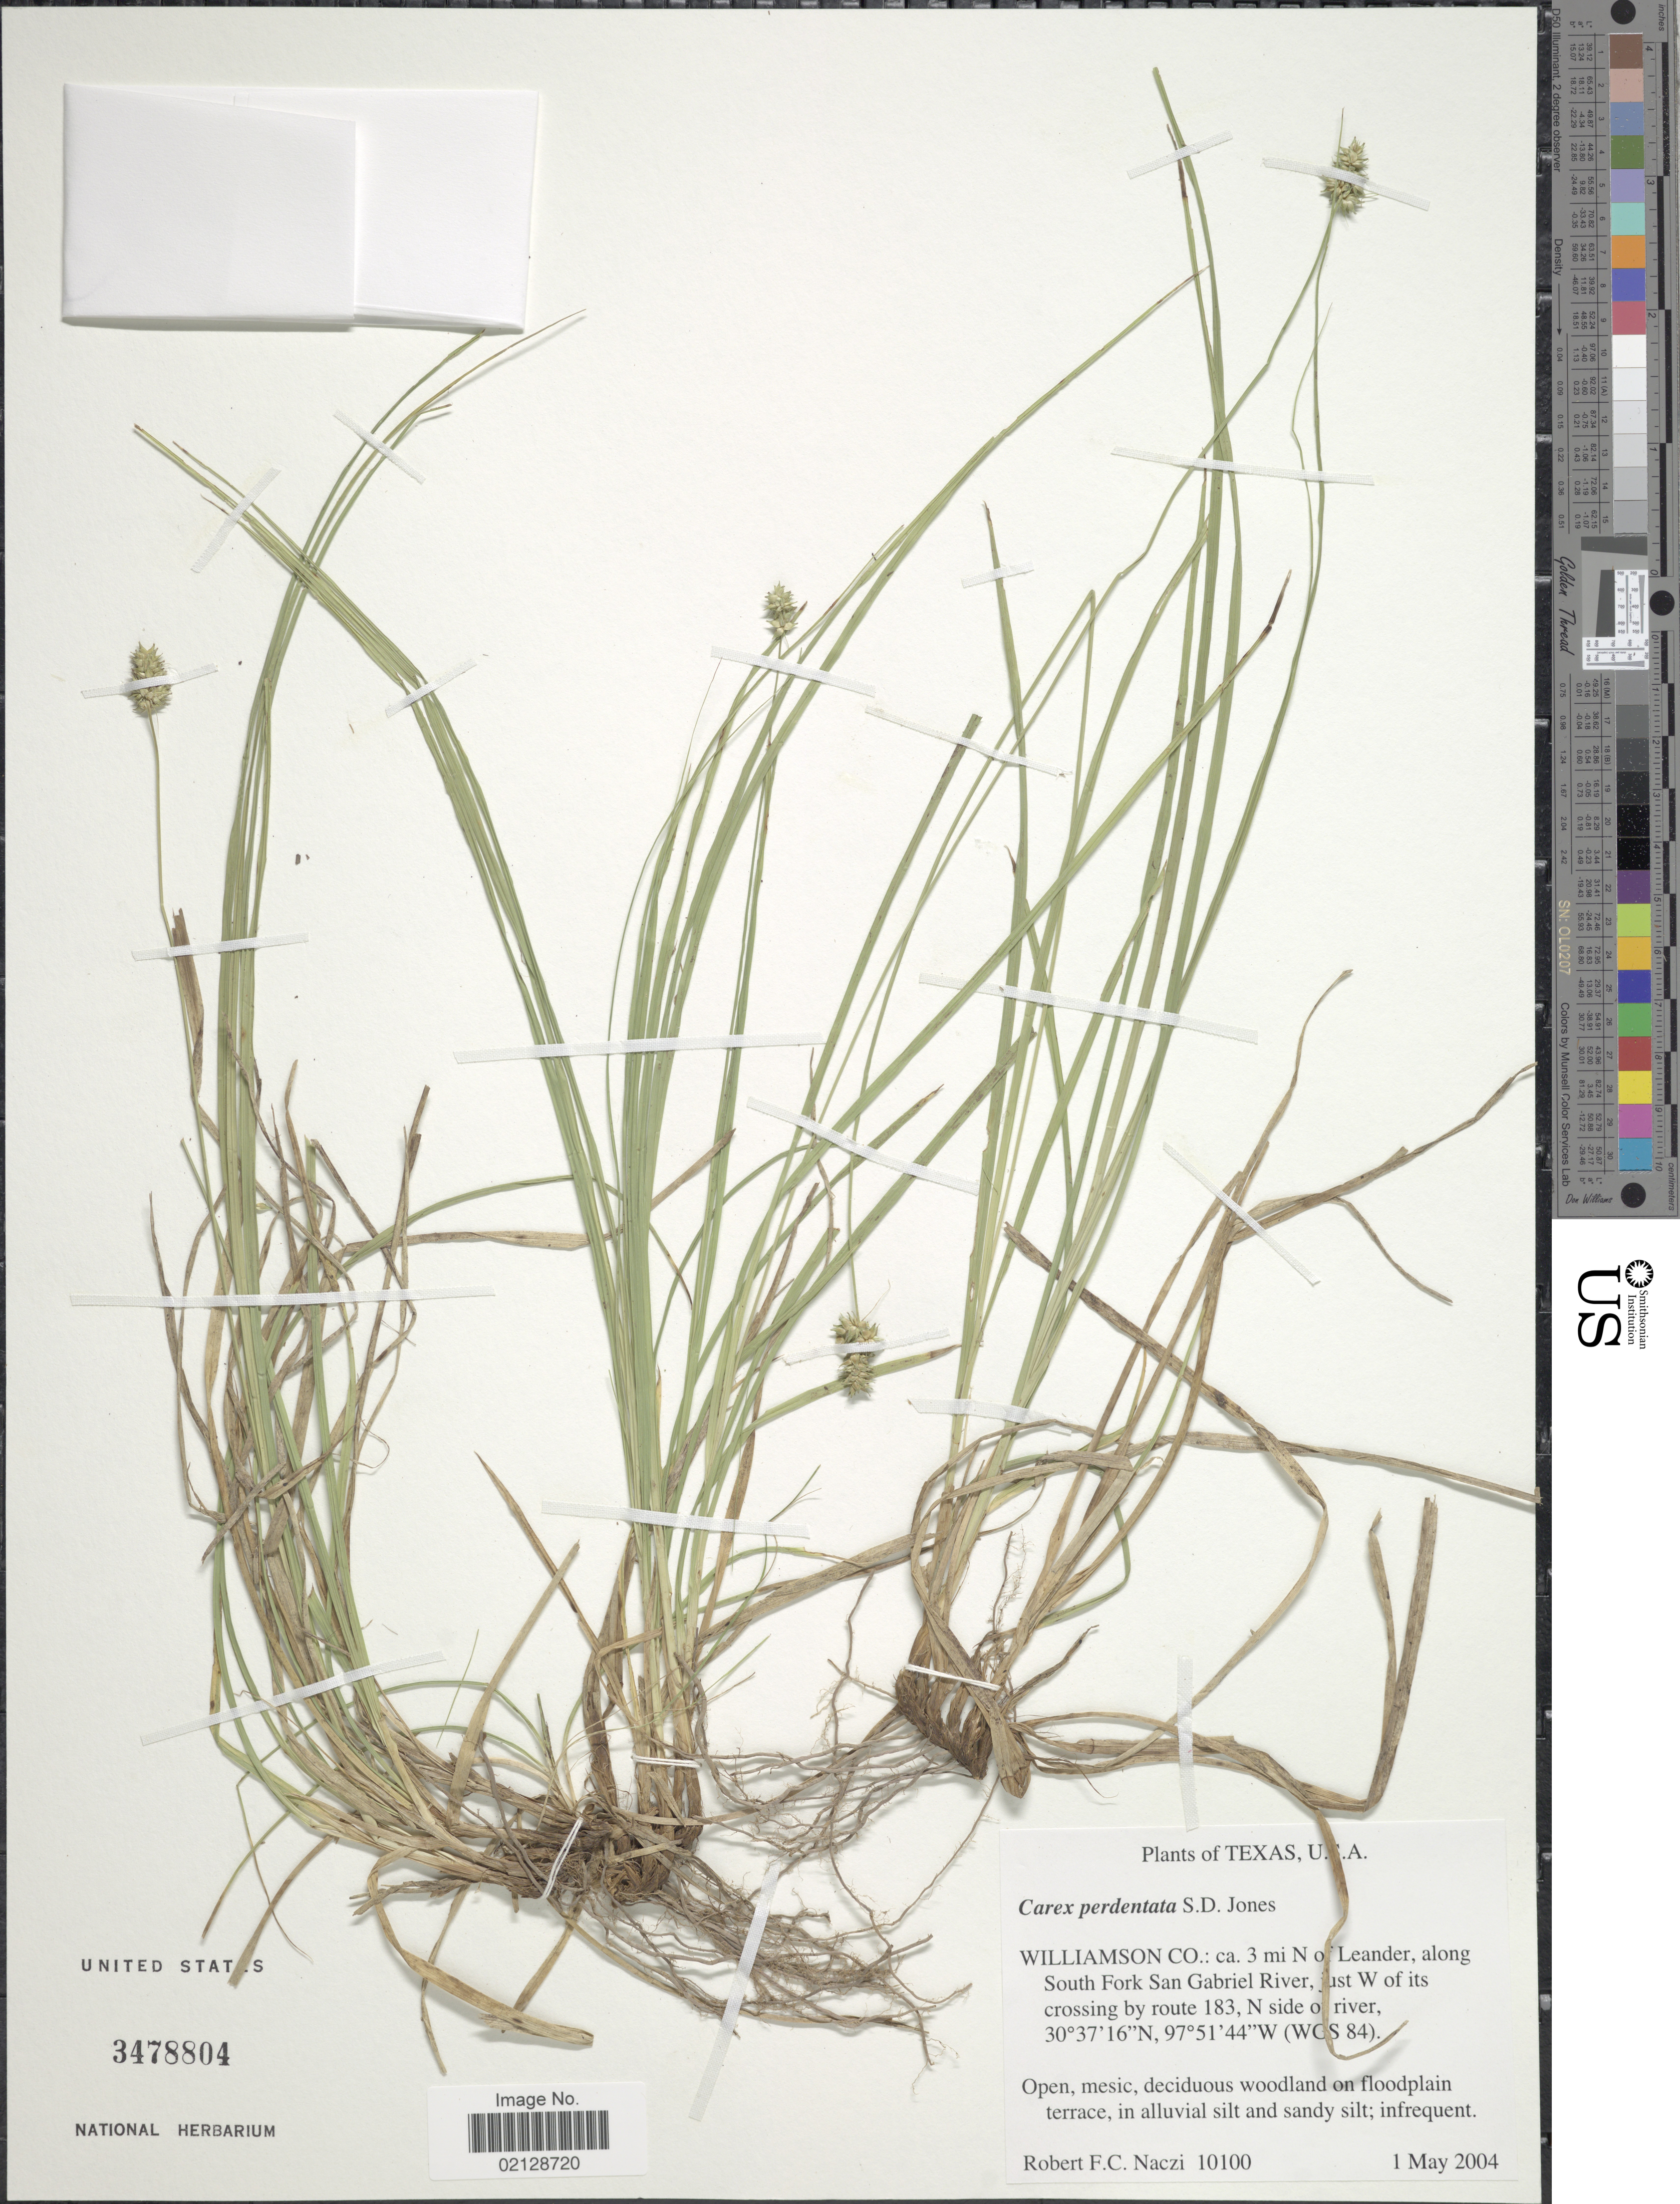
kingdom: Plantae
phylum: Tracheophyta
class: Liliopsida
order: Poales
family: Cyperaceae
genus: Carex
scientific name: Carex perdentata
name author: S.D. Jones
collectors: R. F. C. Naczi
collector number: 10100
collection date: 2004-05-01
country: United States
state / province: Texas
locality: Williams Co.: 3 mi N of Leander, along South Fork San Gabriel River, just W of its crossing by route 183, N side of river (WGS 84)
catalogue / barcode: US 3478804